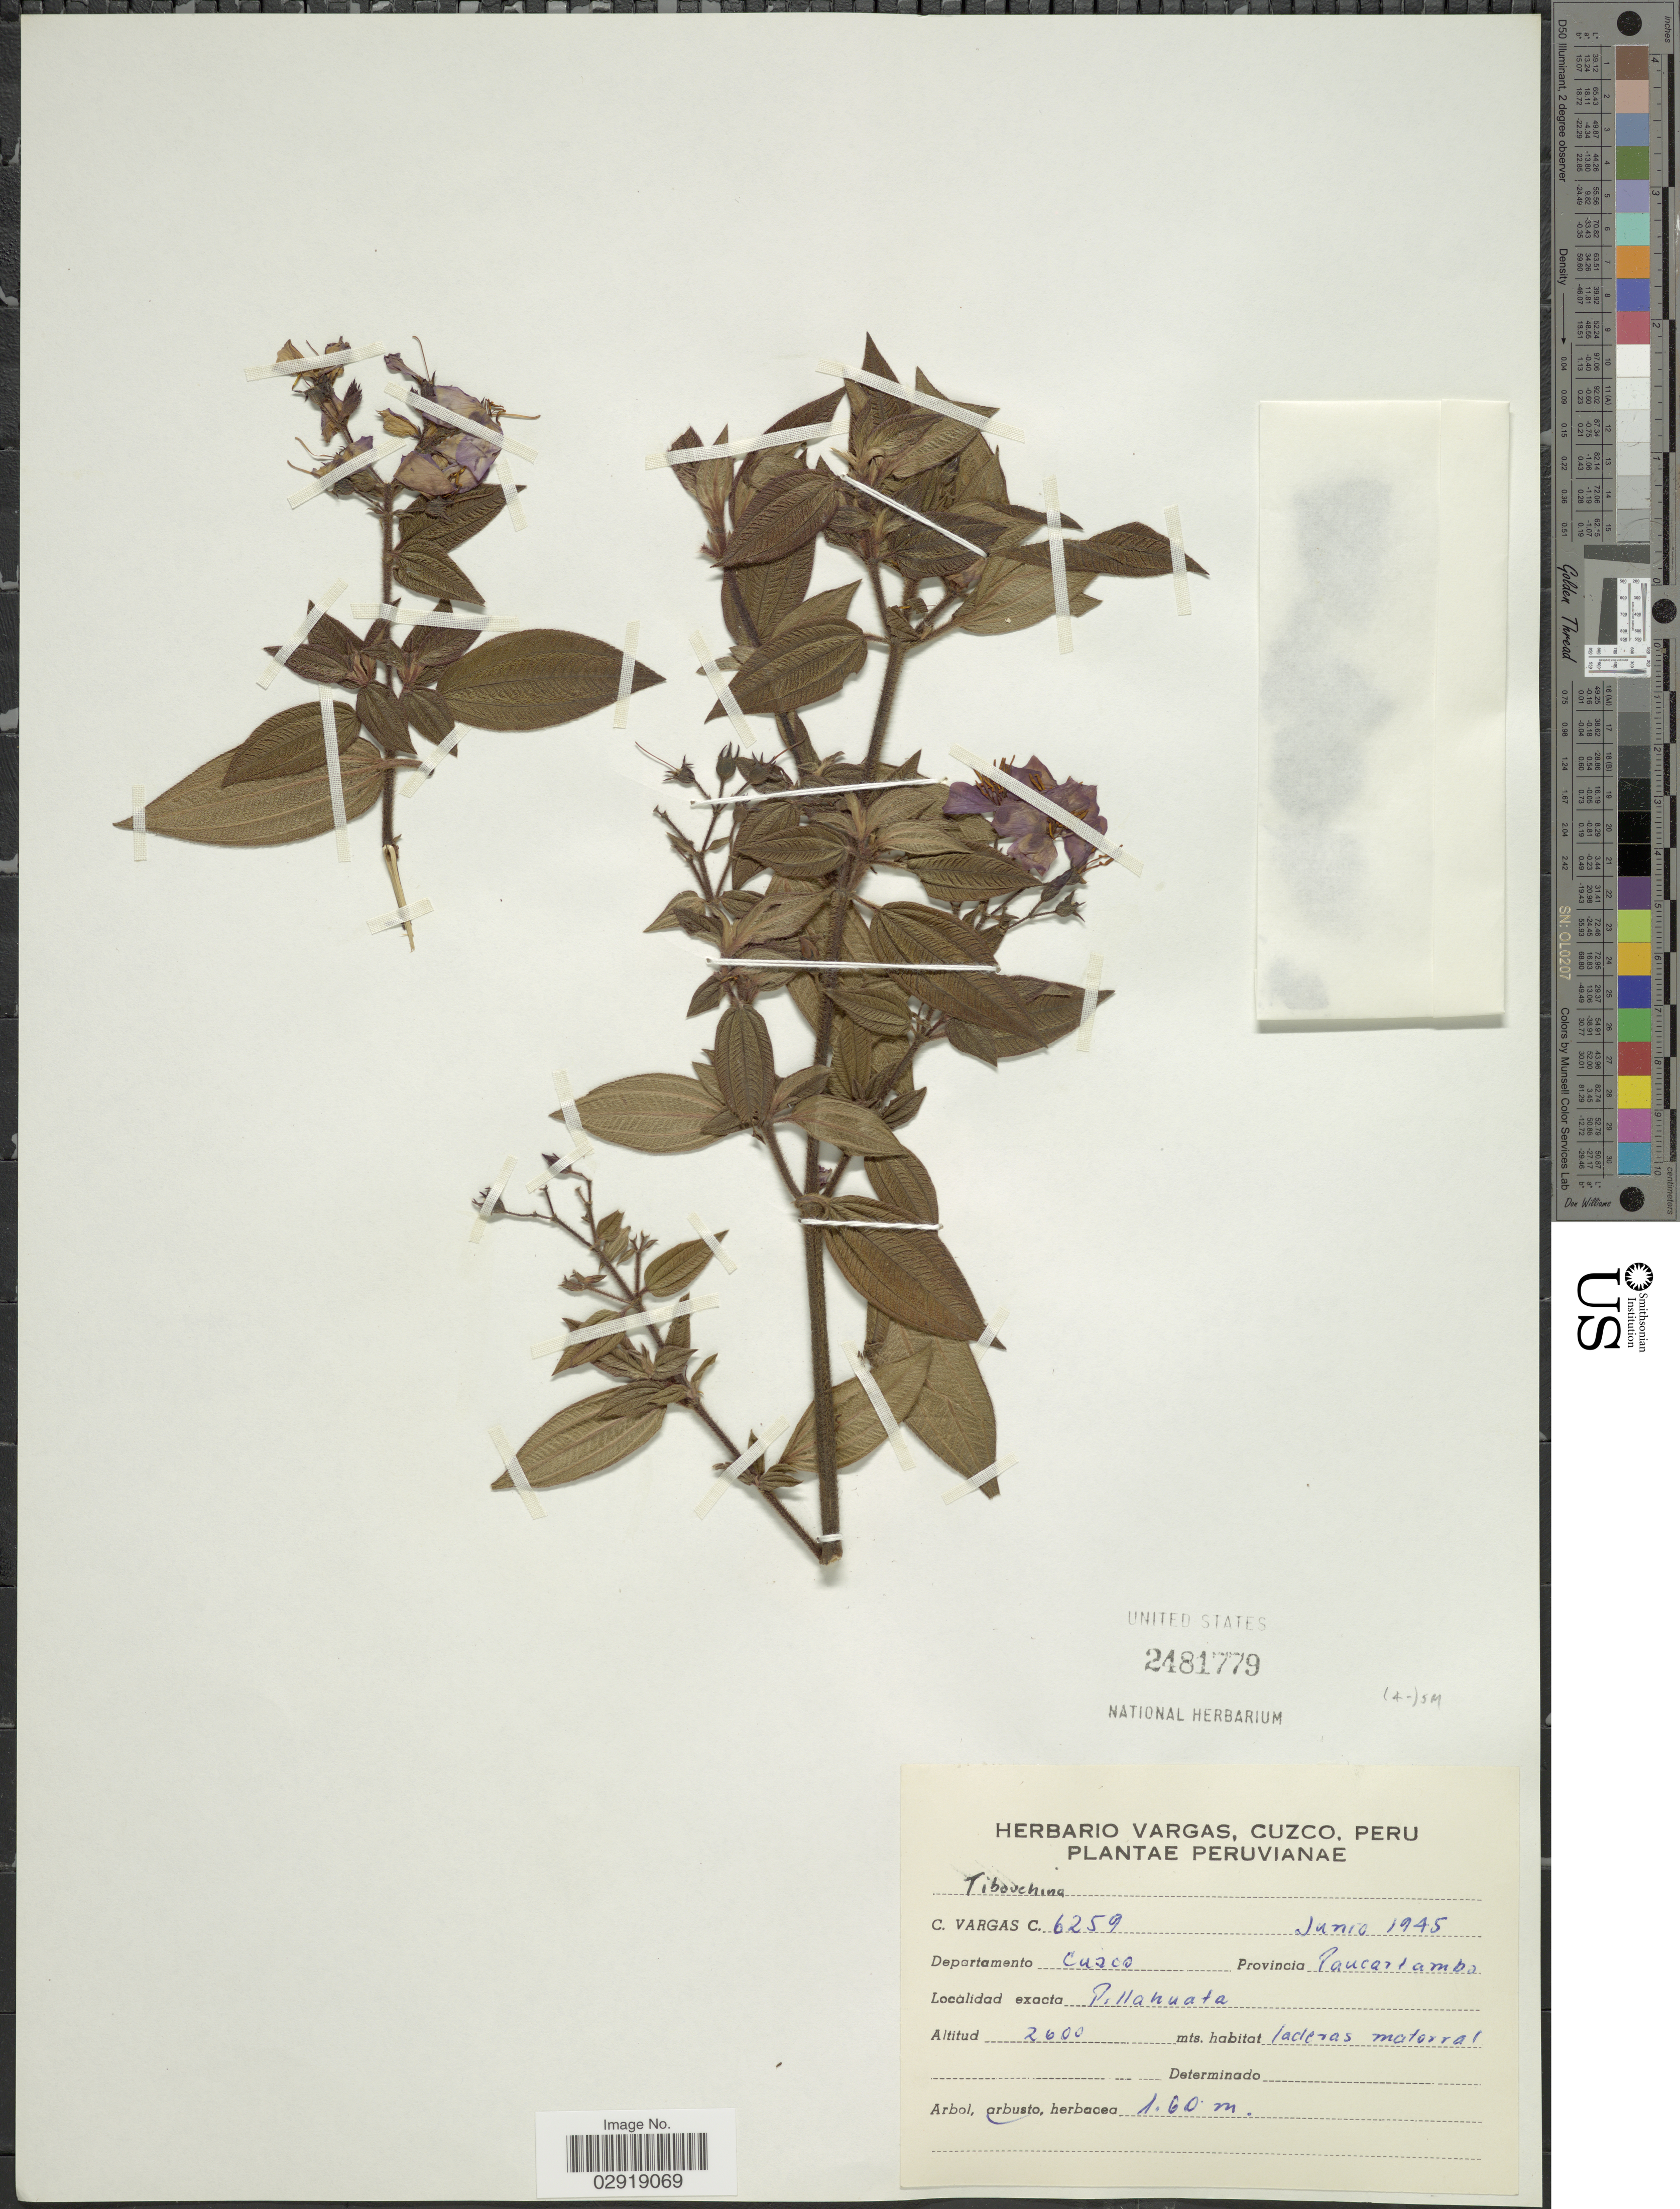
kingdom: Plantae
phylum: Tracheophyta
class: Magnoliopsida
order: Myrtales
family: Melastomataceae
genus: Chaetogastra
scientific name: Chaetogastra sp.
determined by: Michelangeli, F. A.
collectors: C. Vargas Calderón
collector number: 6259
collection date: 1945-06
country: Peru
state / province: Cusco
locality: Departamento Cuzco Provincia Paucartambo. Pillahuata.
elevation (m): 2600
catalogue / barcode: US 2481779